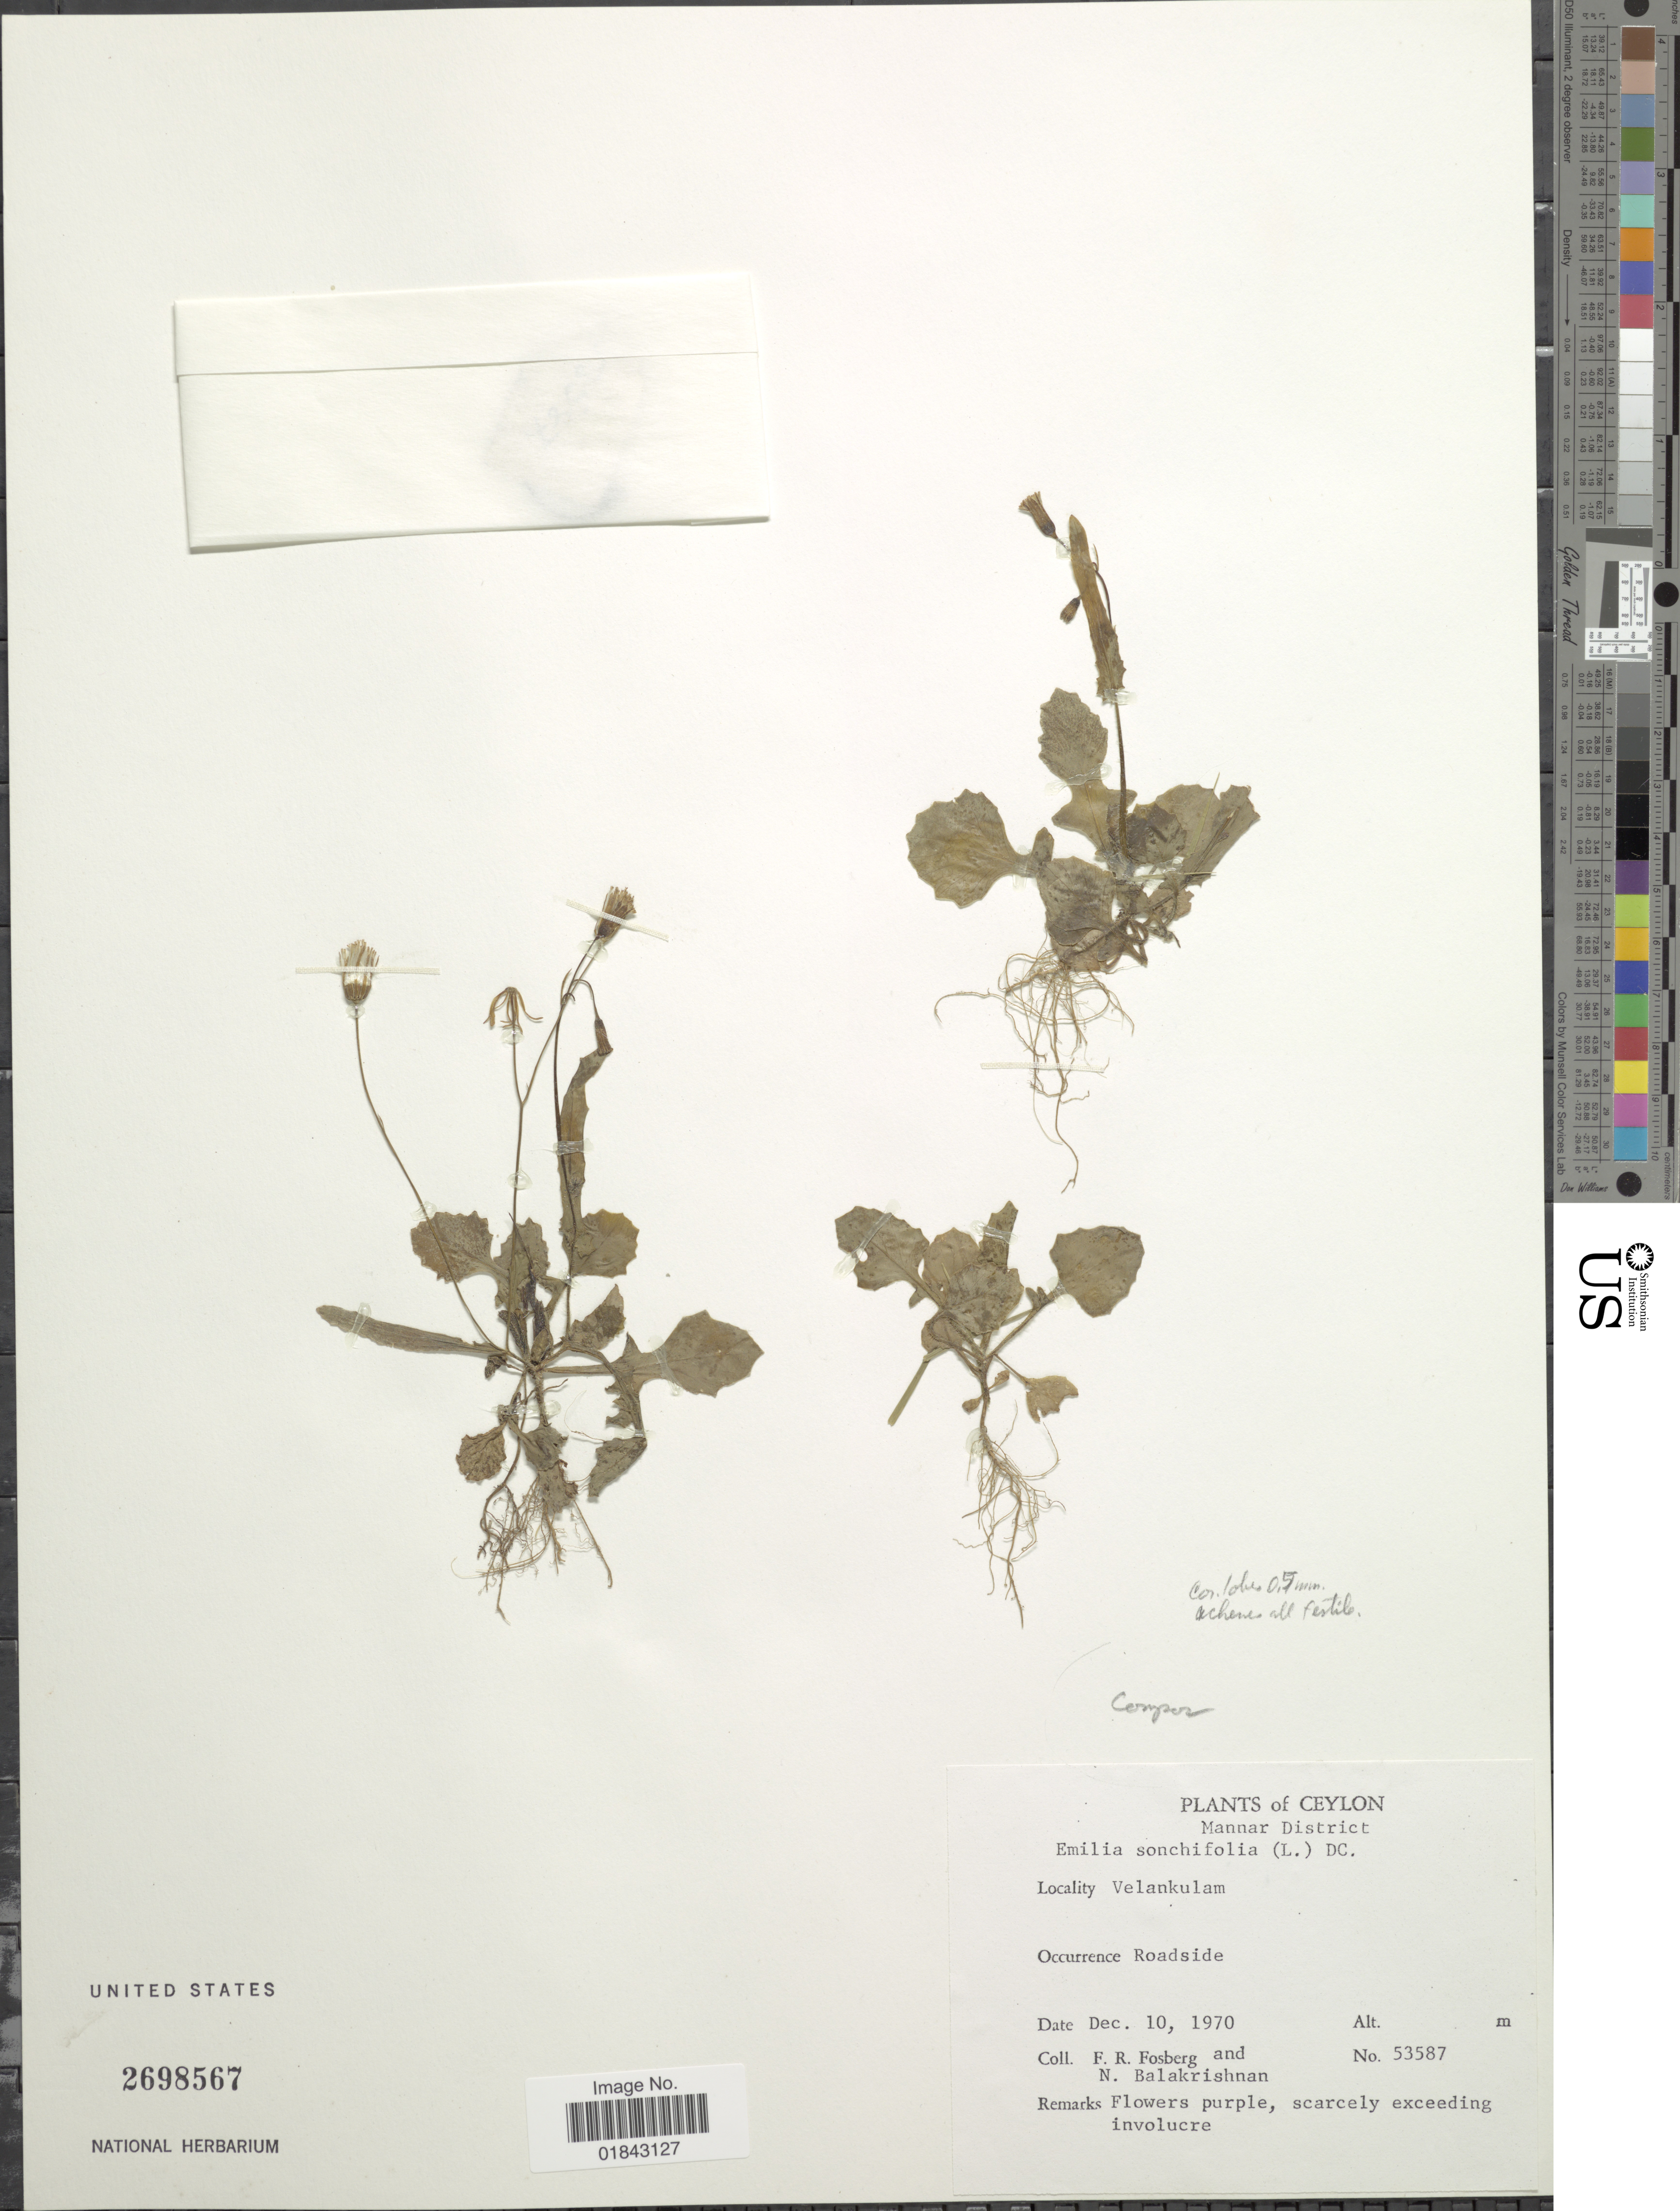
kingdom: Plantae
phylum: Tracheophyta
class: Magnoliopsida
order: Asterales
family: Asteraceae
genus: Emilia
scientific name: Emilia sonchifolia var. sonchifolia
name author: (L.) DC.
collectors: F. R. Fosberg & N. Balakrishnan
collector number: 53587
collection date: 1970-12-10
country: Sri Lanka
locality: Mannar District, roadside,Ceylon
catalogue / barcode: US 2698567